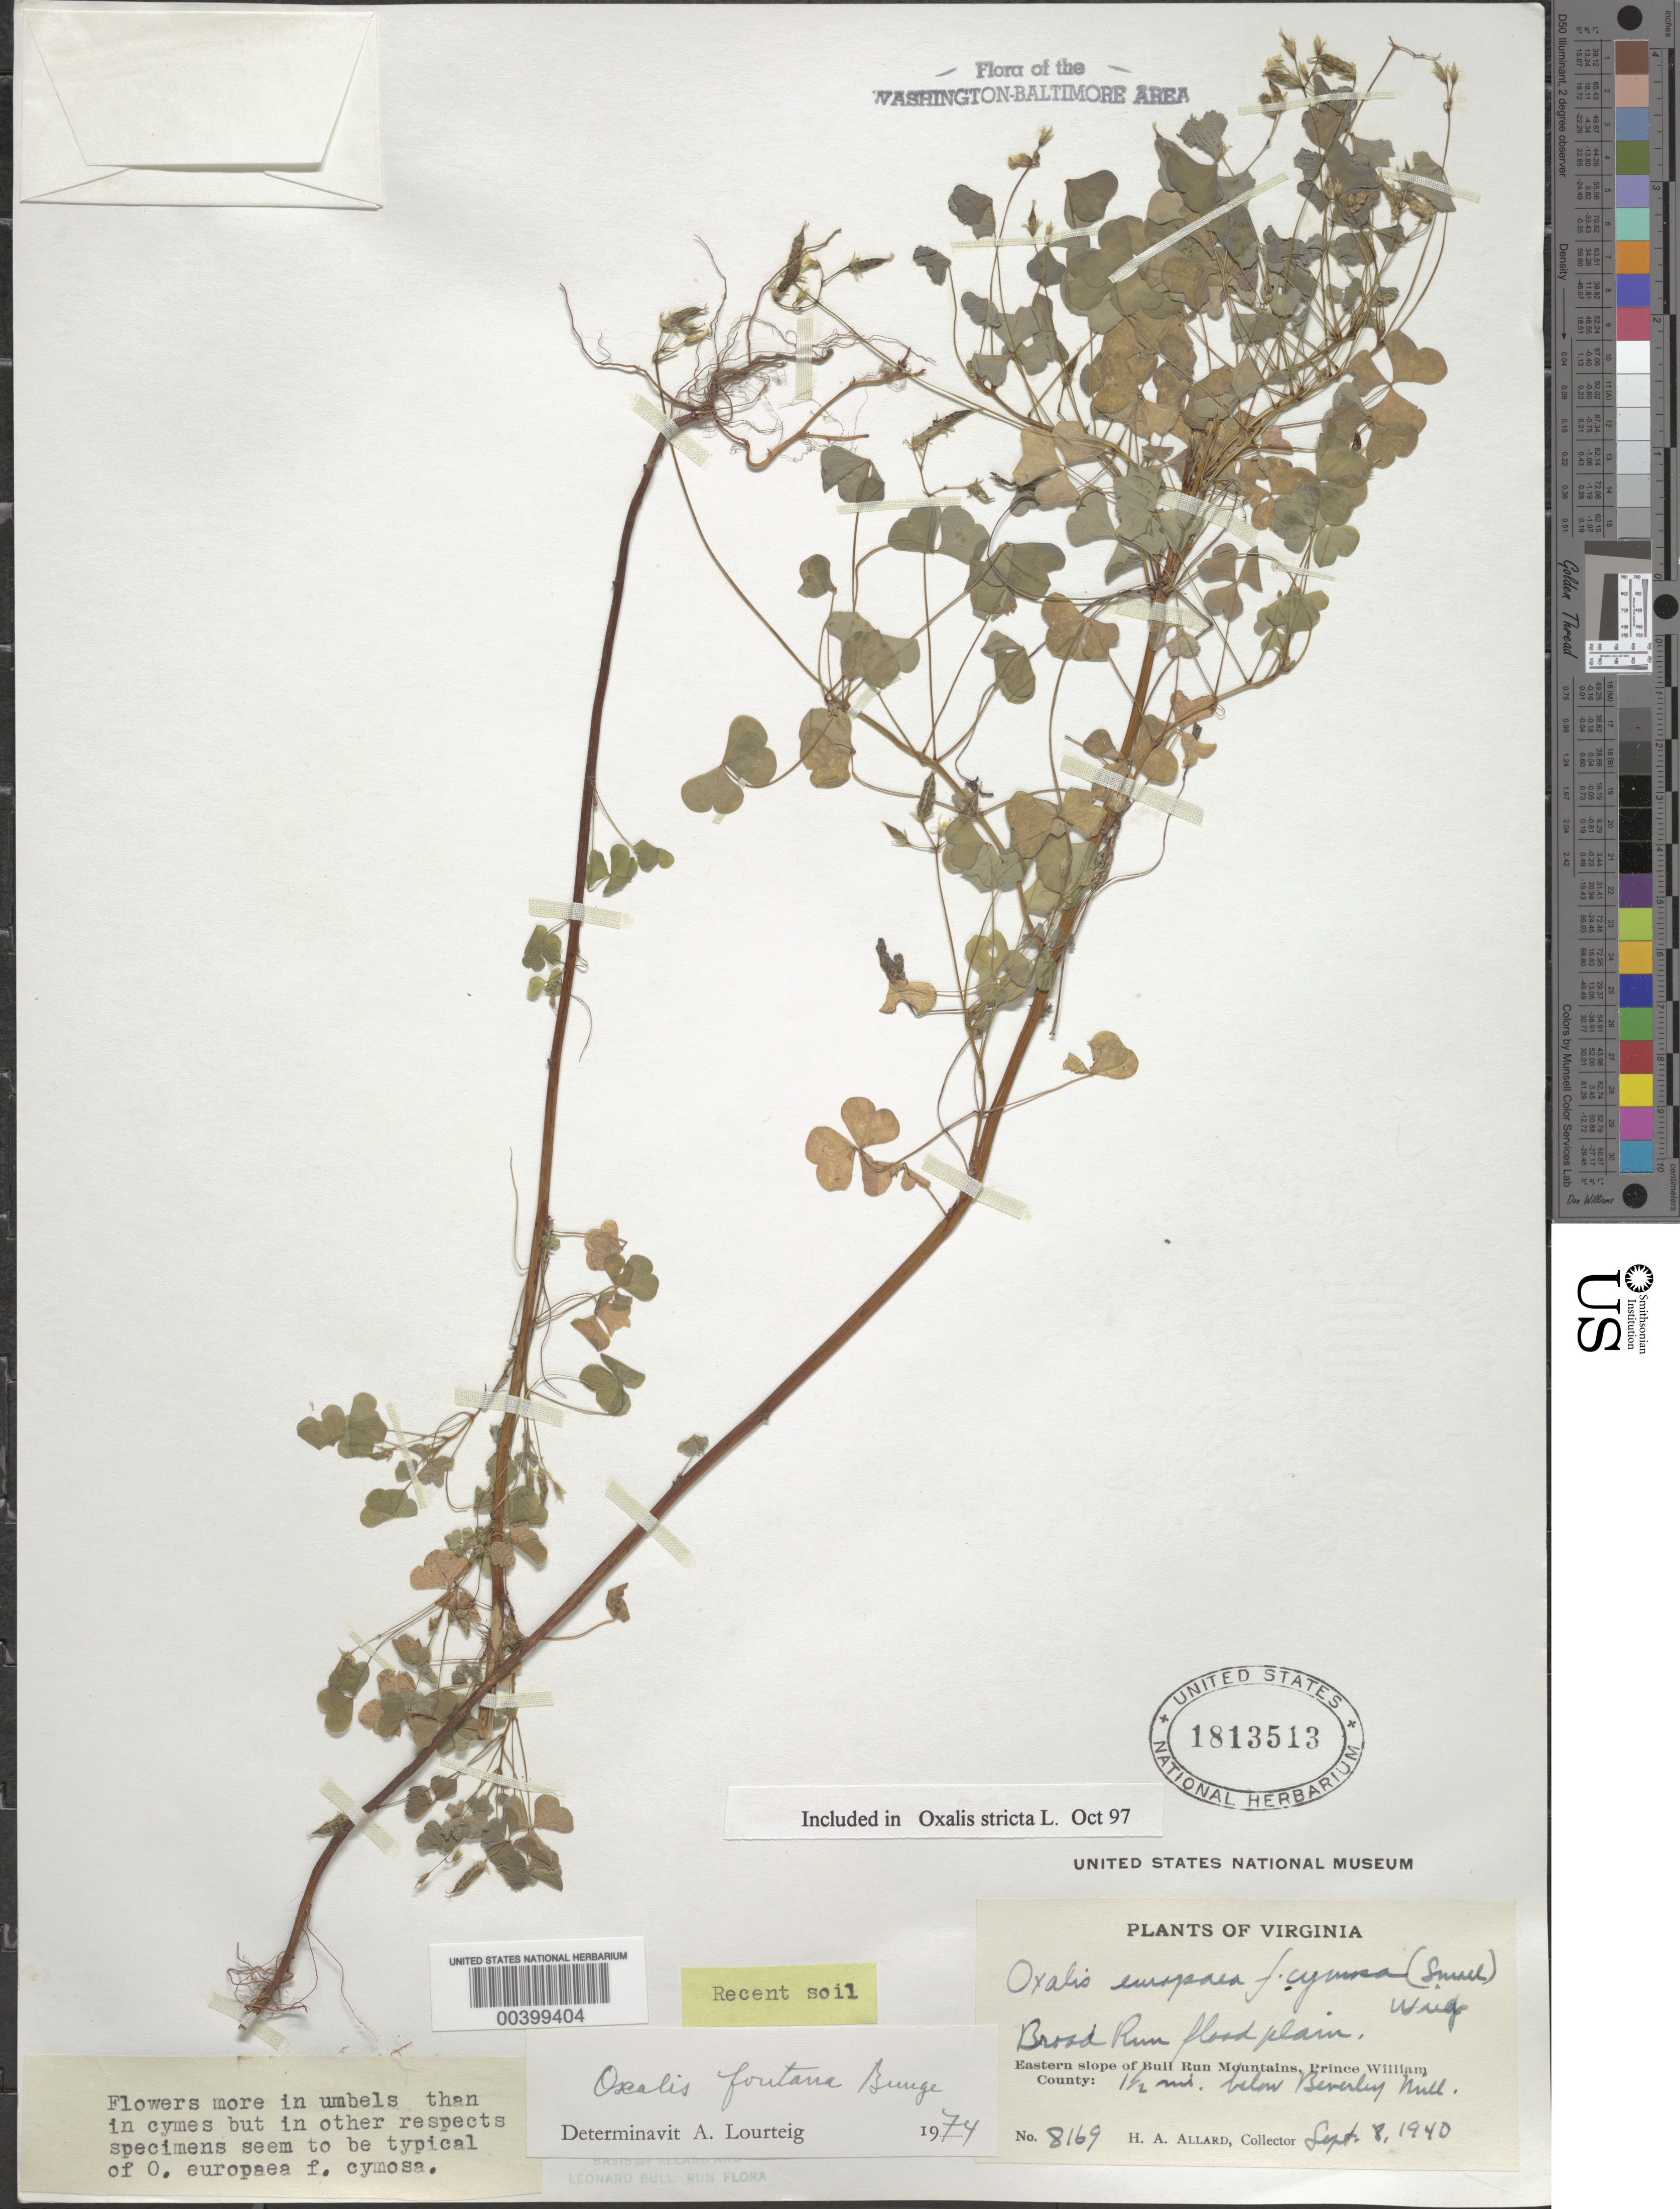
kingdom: Plantae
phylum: Tracheophyta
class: Magnoliopsida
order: Oxalidales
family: Oxalidaceae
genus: Oxalis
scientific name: Oxalis stricta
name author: L.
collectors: H. A. Allard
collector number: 8169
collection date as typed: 08 Sep 1940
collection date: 1940-09-08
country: United States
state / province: Virginia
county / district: Prince William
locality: Broad Run, below Beverley Mill Bull Run Mts.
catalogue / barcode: US 1813513